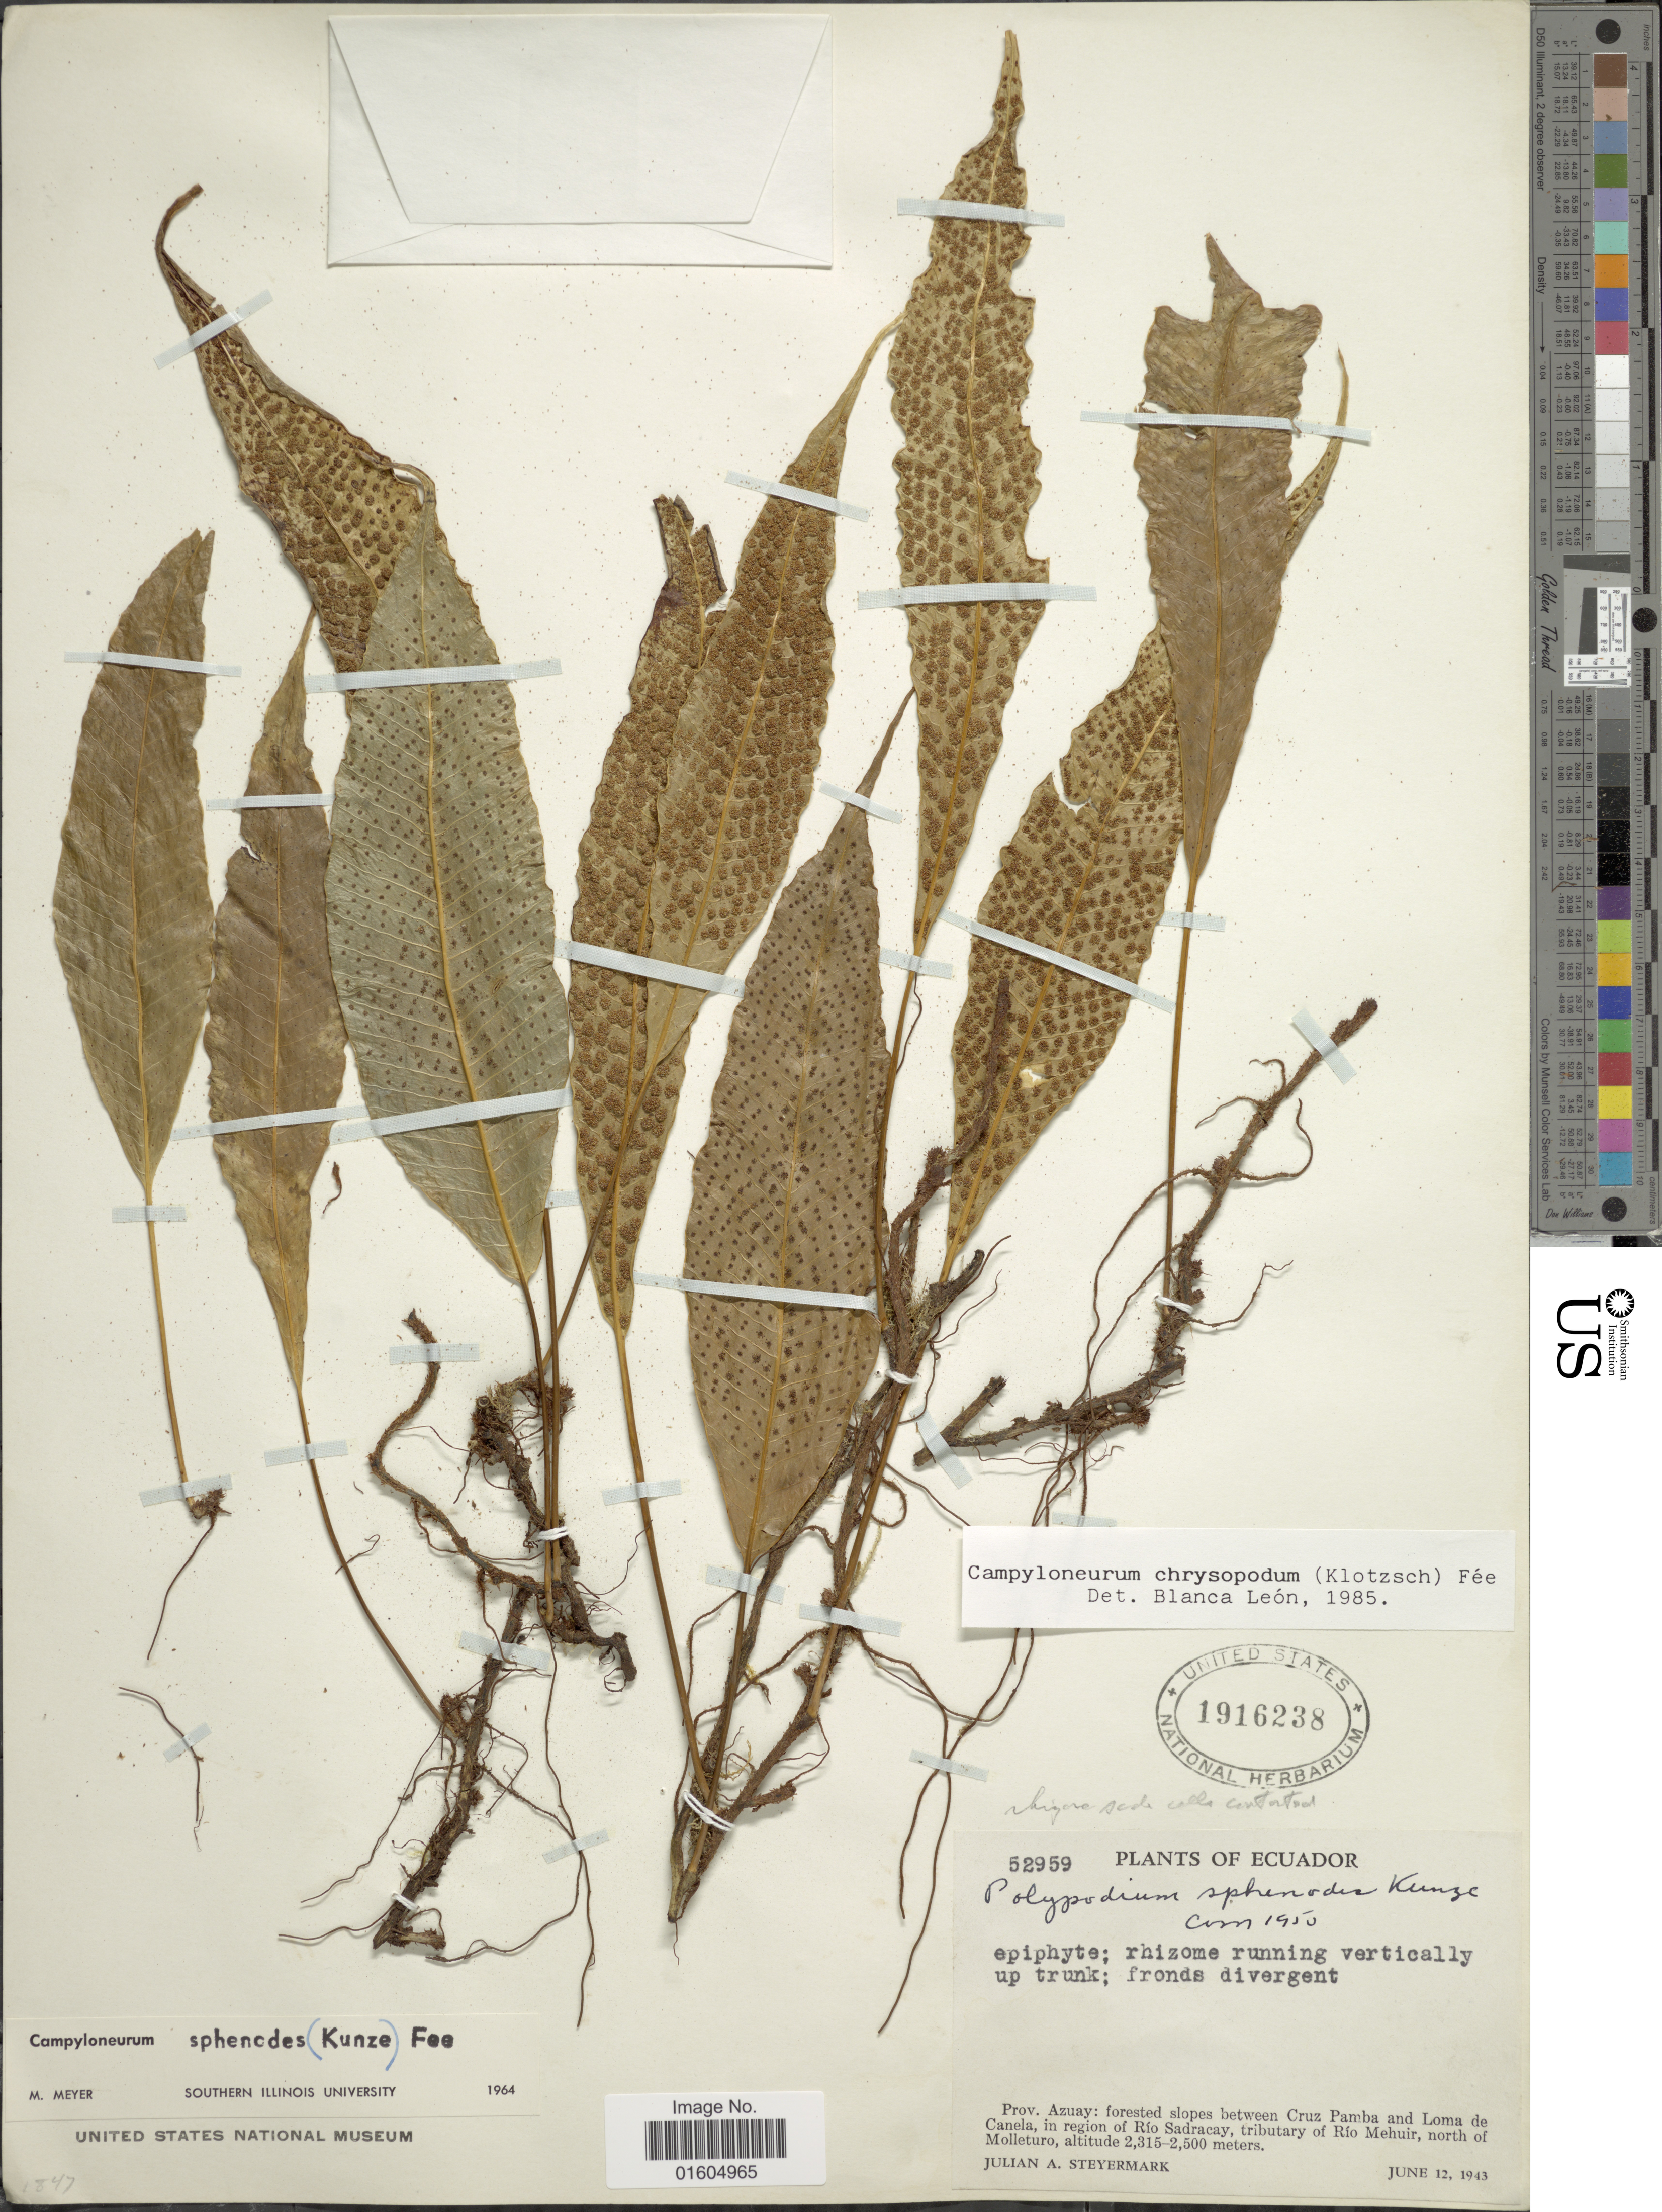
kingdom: Plantae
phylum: Tracheophyta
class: Polypodiopsida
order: Polypodiales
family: Polypodiaceae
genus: Campyloneurum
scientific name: Campyloneurum sphenodes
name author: (Kunze ex Klotzsch) Fée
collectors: J. Steyermark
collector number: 52959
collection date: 1943-06-12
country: Ecuador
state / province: Azuay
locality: Ecuador. Prov. Azuay: forested slopes between Cruz Pamba and Loma de Canela, in region of Rio Sadracay, tributary of Rio Mehuir, north of Molleturo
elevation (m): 2315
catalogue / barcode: US 1916238